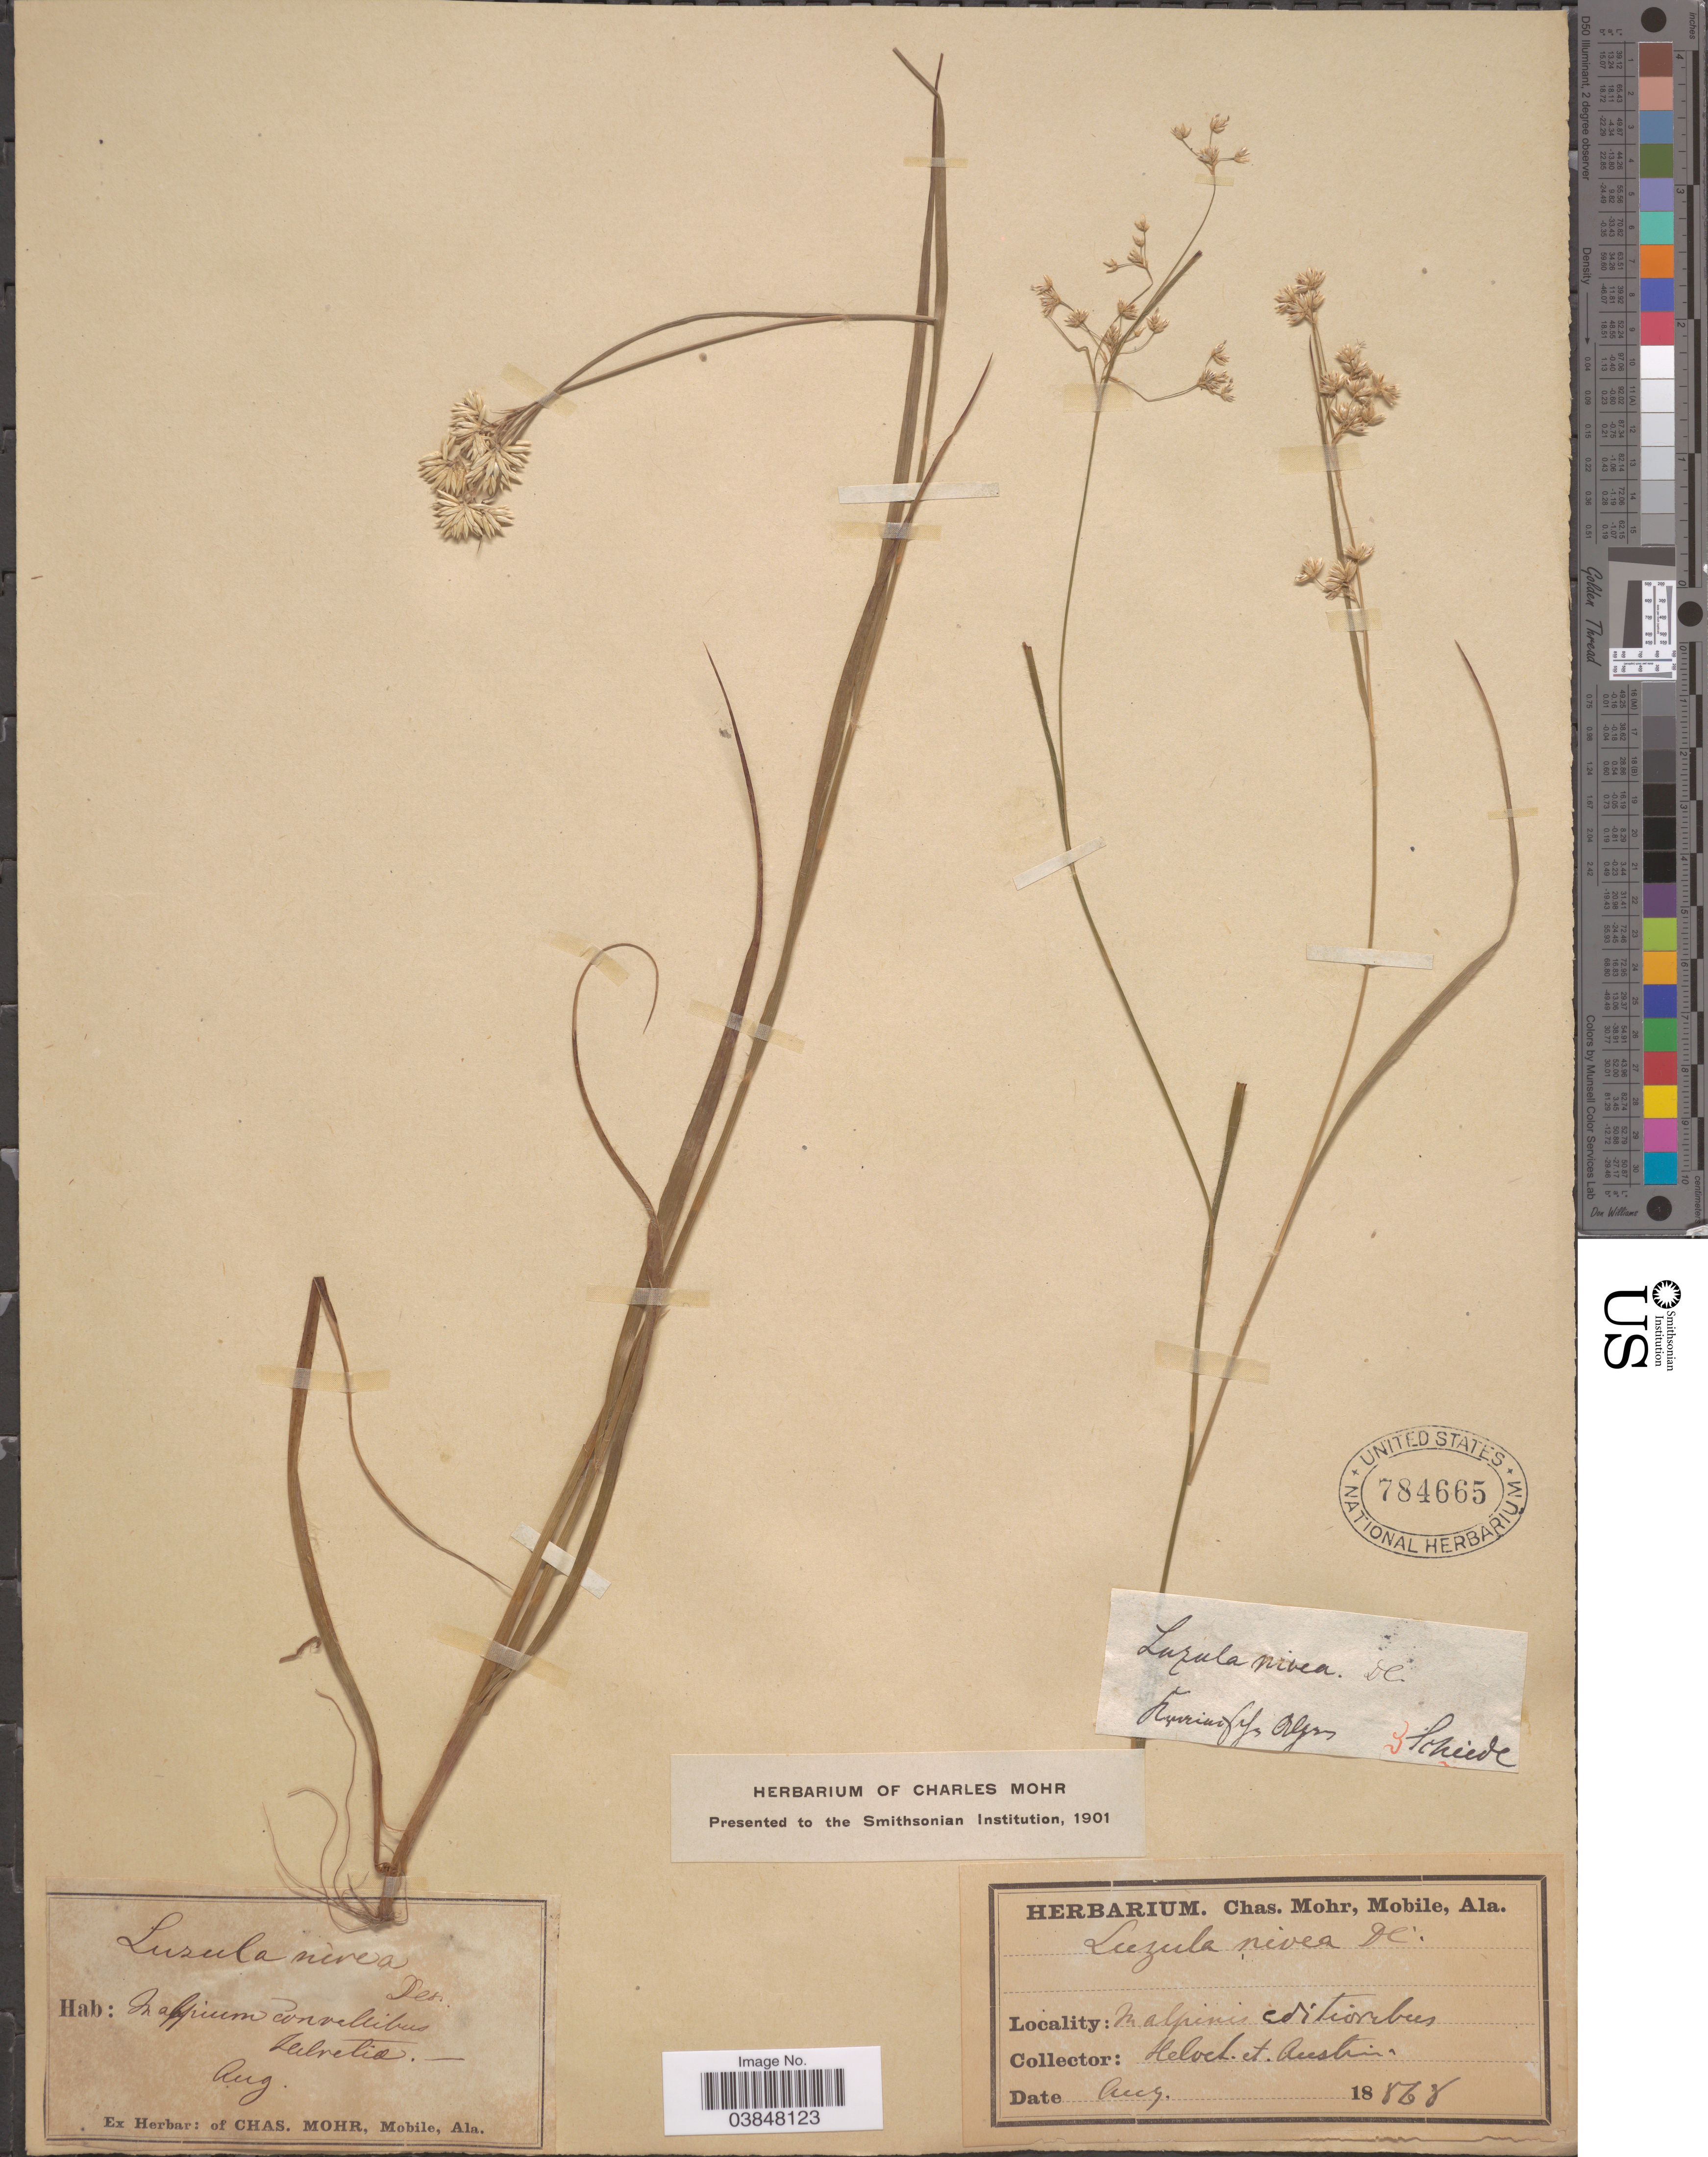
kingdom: Plantae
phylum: Tracheophyta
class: Liliopsida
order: Poales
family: Juncaceae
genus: Luzula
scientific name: Luzula nivea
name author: (L.) DC.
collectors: ex herb. Charles Mohr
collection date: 1886-08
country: Switzerland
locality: In alpinis Editiorebus, Helvet. et Austria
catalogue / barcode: US 784665